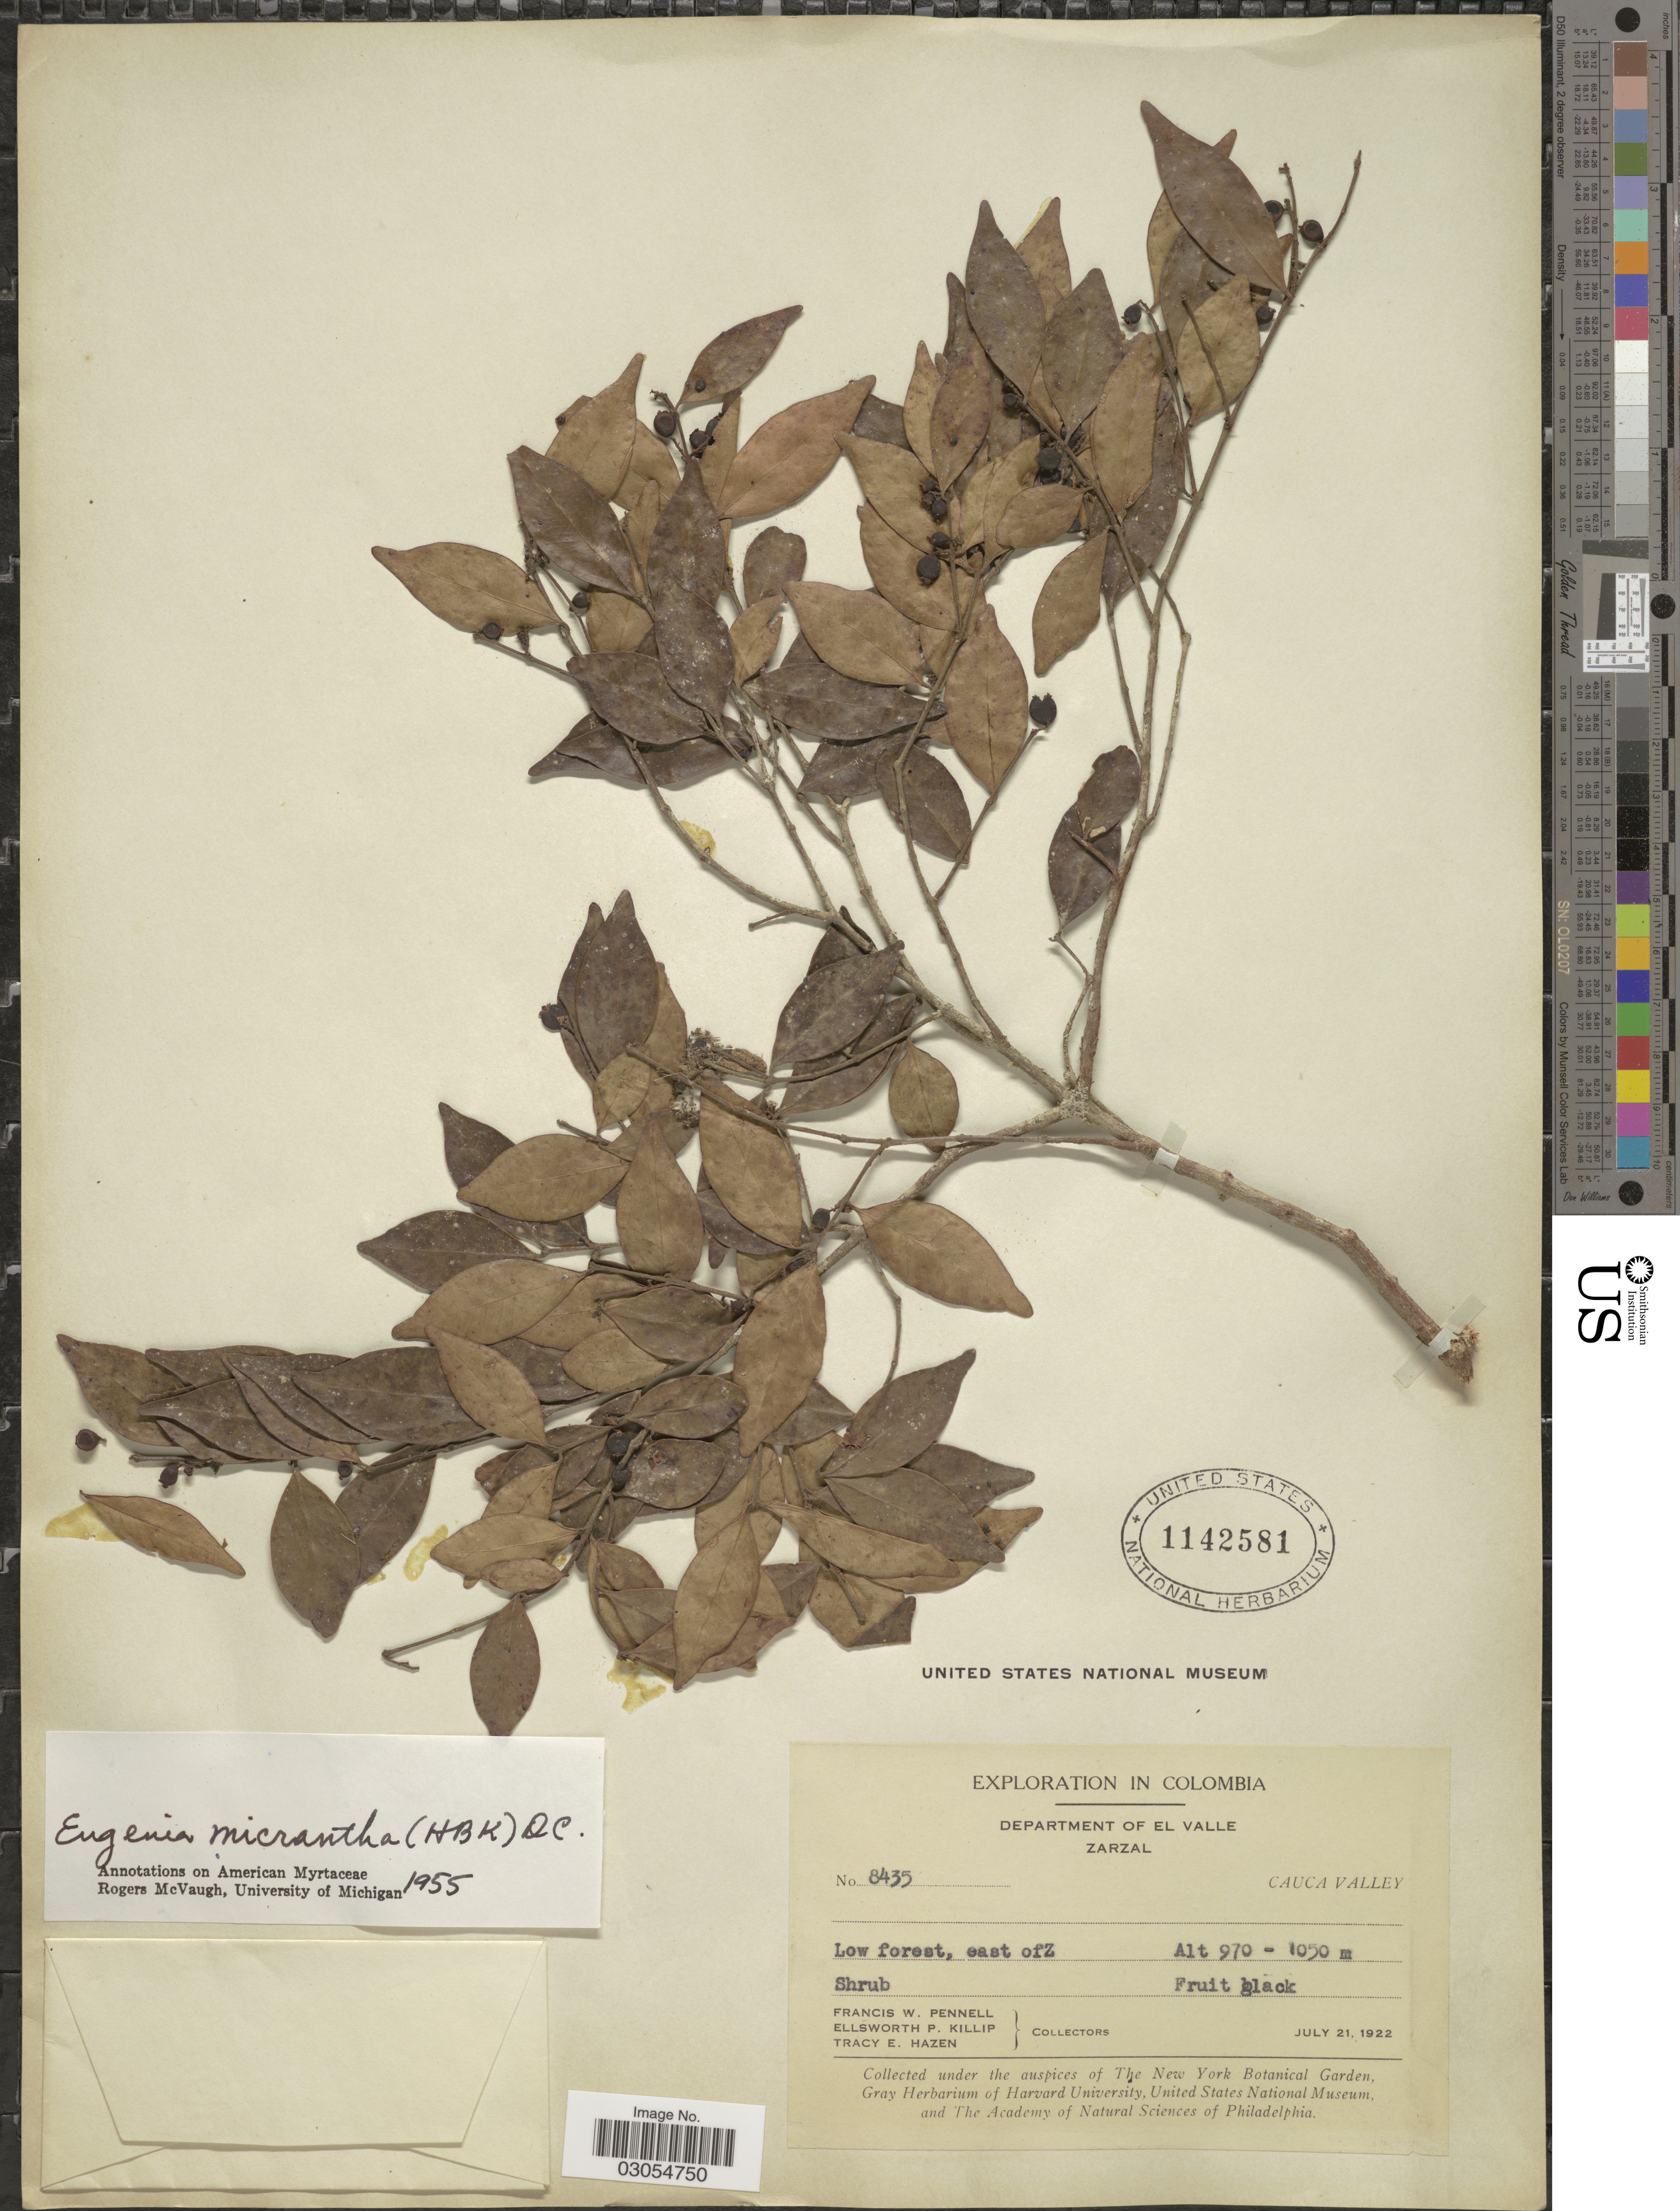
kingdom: Plantae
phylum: Tracheophyta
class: Magnoliopsida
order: Myrtales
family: Myrtaceae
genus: Eugenia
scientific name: Eugenia monticola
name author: (Sw.) DC.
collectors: F. W. Pennell, E. P. Killip & T. E. Hazen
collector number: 8435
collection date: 1922-07-21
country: Colombia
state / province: Valle del Cauca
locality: Department of El Valle. Zarzal. Cauca Valley. East of Z.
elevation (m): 970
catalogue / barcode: US 1142581